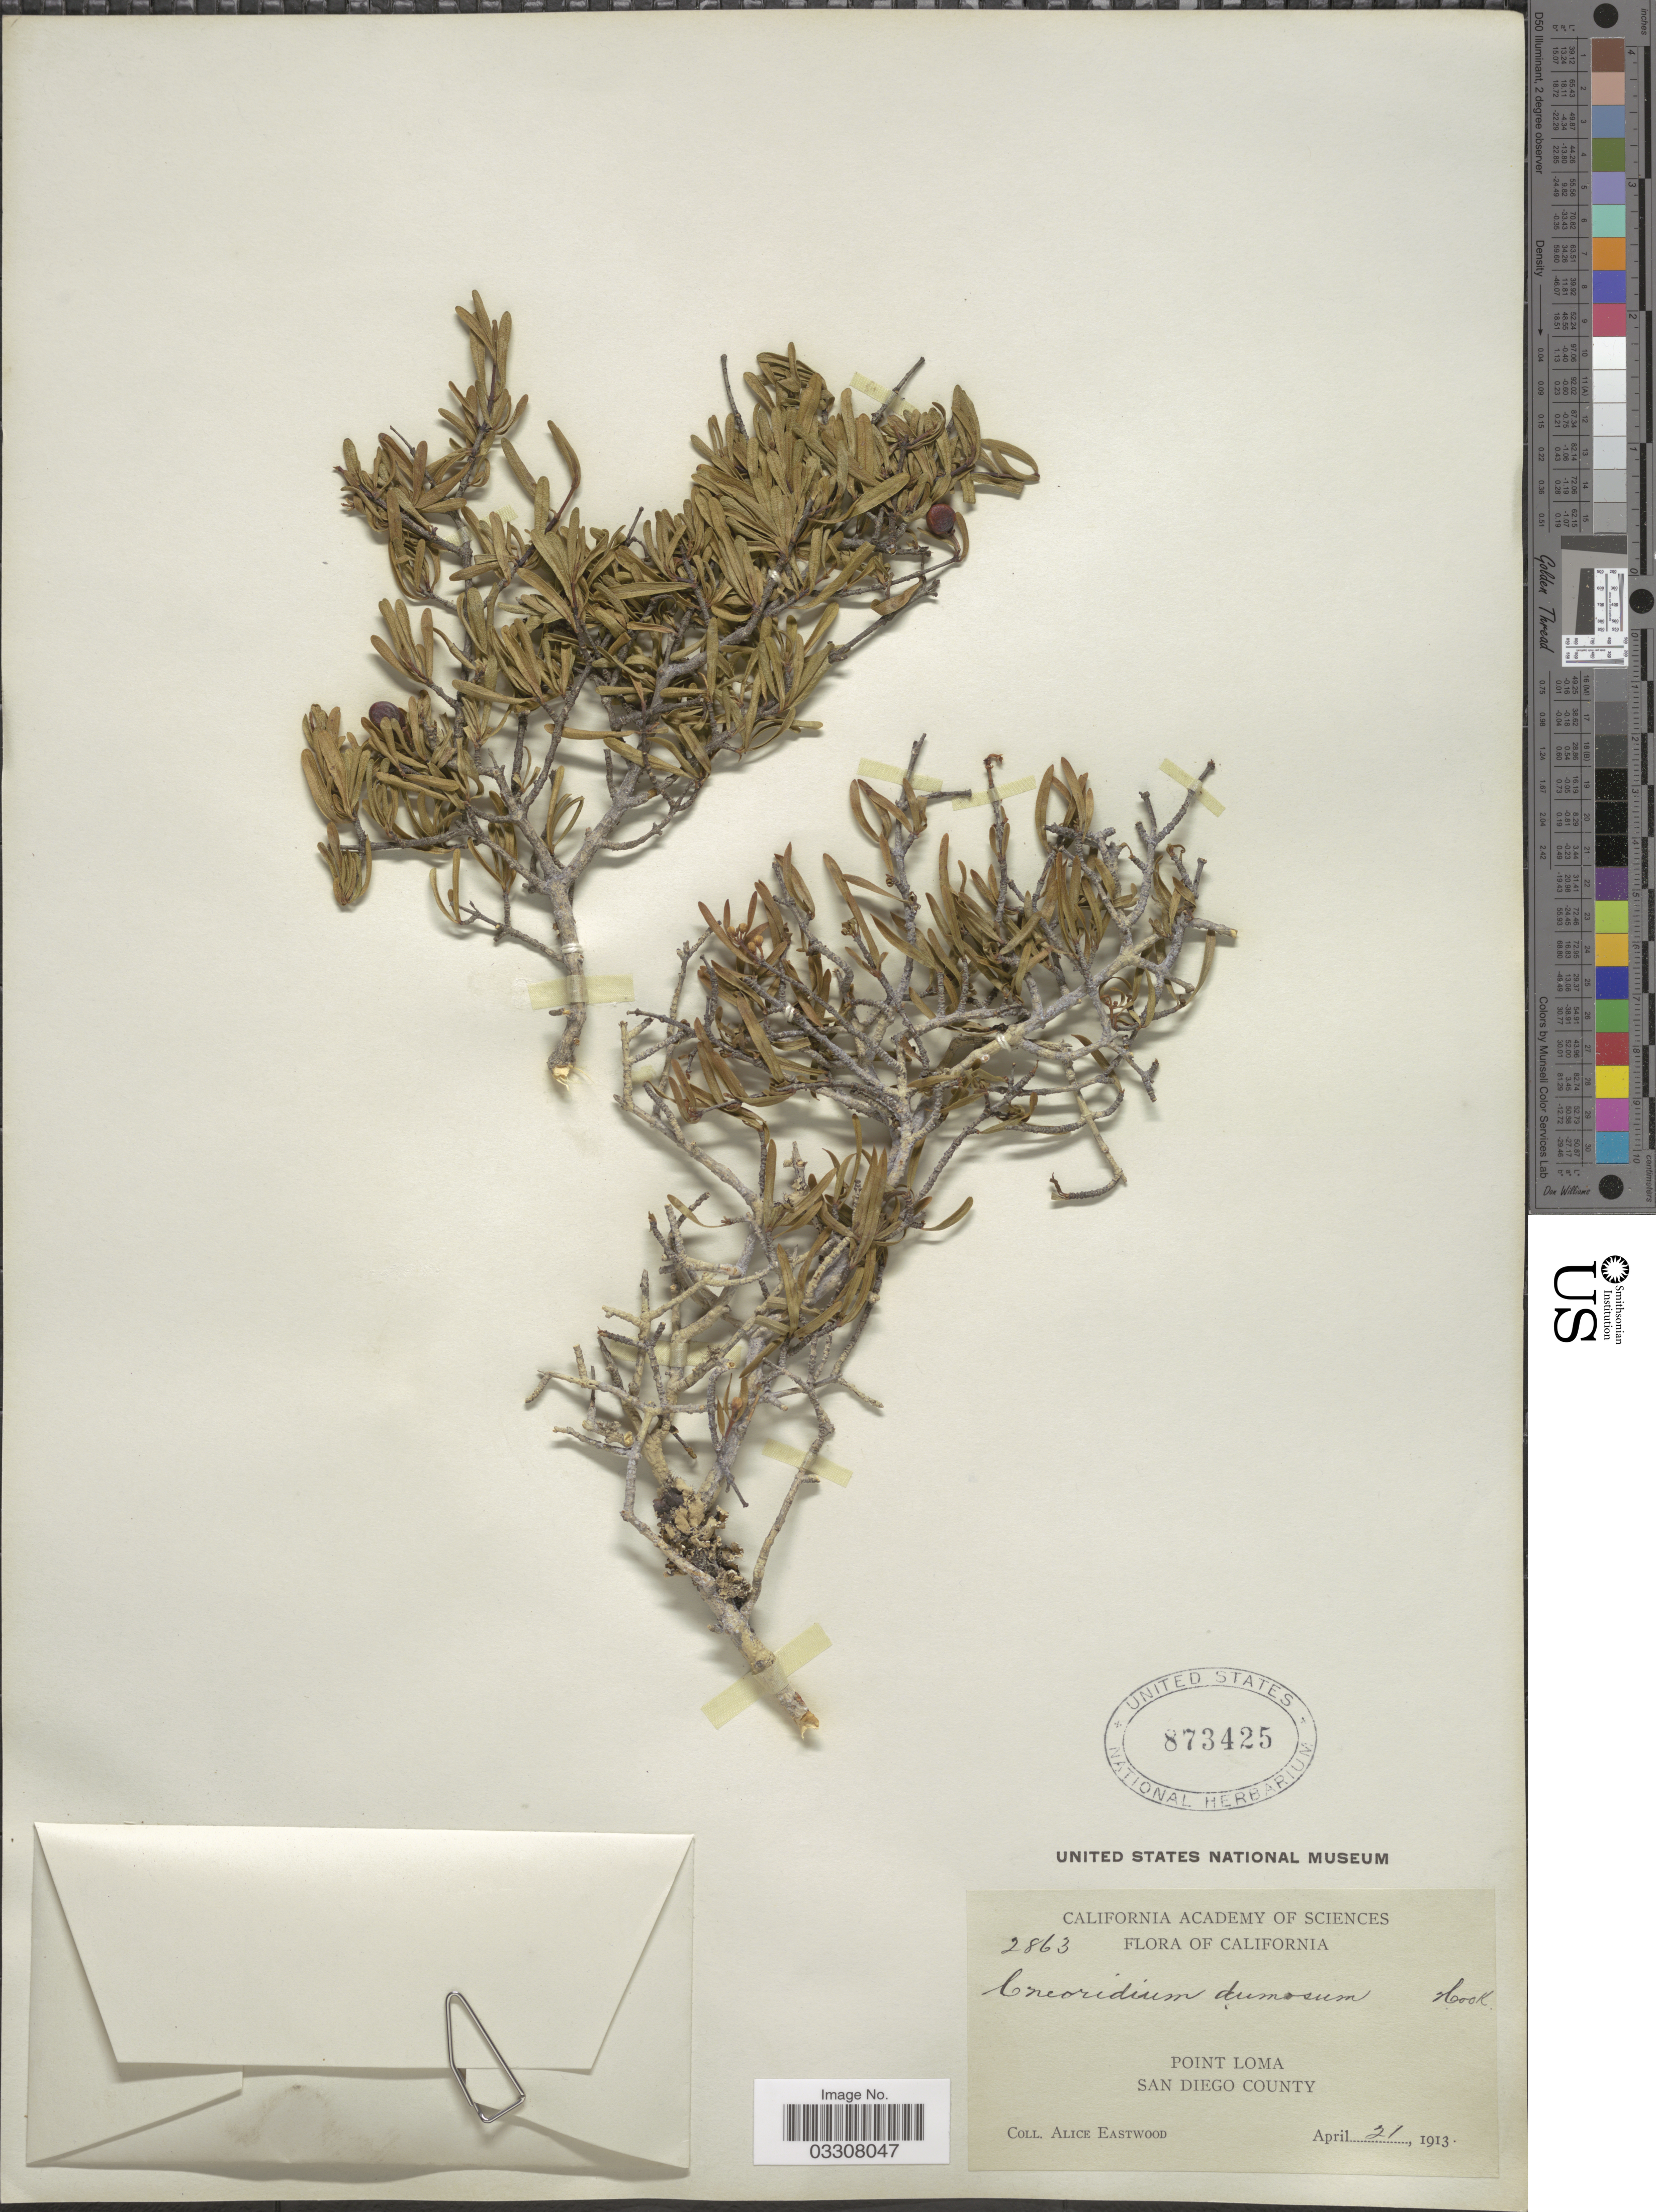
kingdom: Plantae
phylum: Tracheophyta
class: Magnoliopsida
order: Sapindales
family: Rutaceae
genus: Cneoridium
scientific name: Cneoridium dumosum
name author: (Nutt. ex Torr. & A. Gray) Hook. f. ex Baill.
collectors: A. Eastwood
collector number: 2863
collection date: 1913-04-21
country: United States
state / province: California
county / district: San Diego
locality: Point Loma. San Diego County.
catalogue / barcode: US 873425